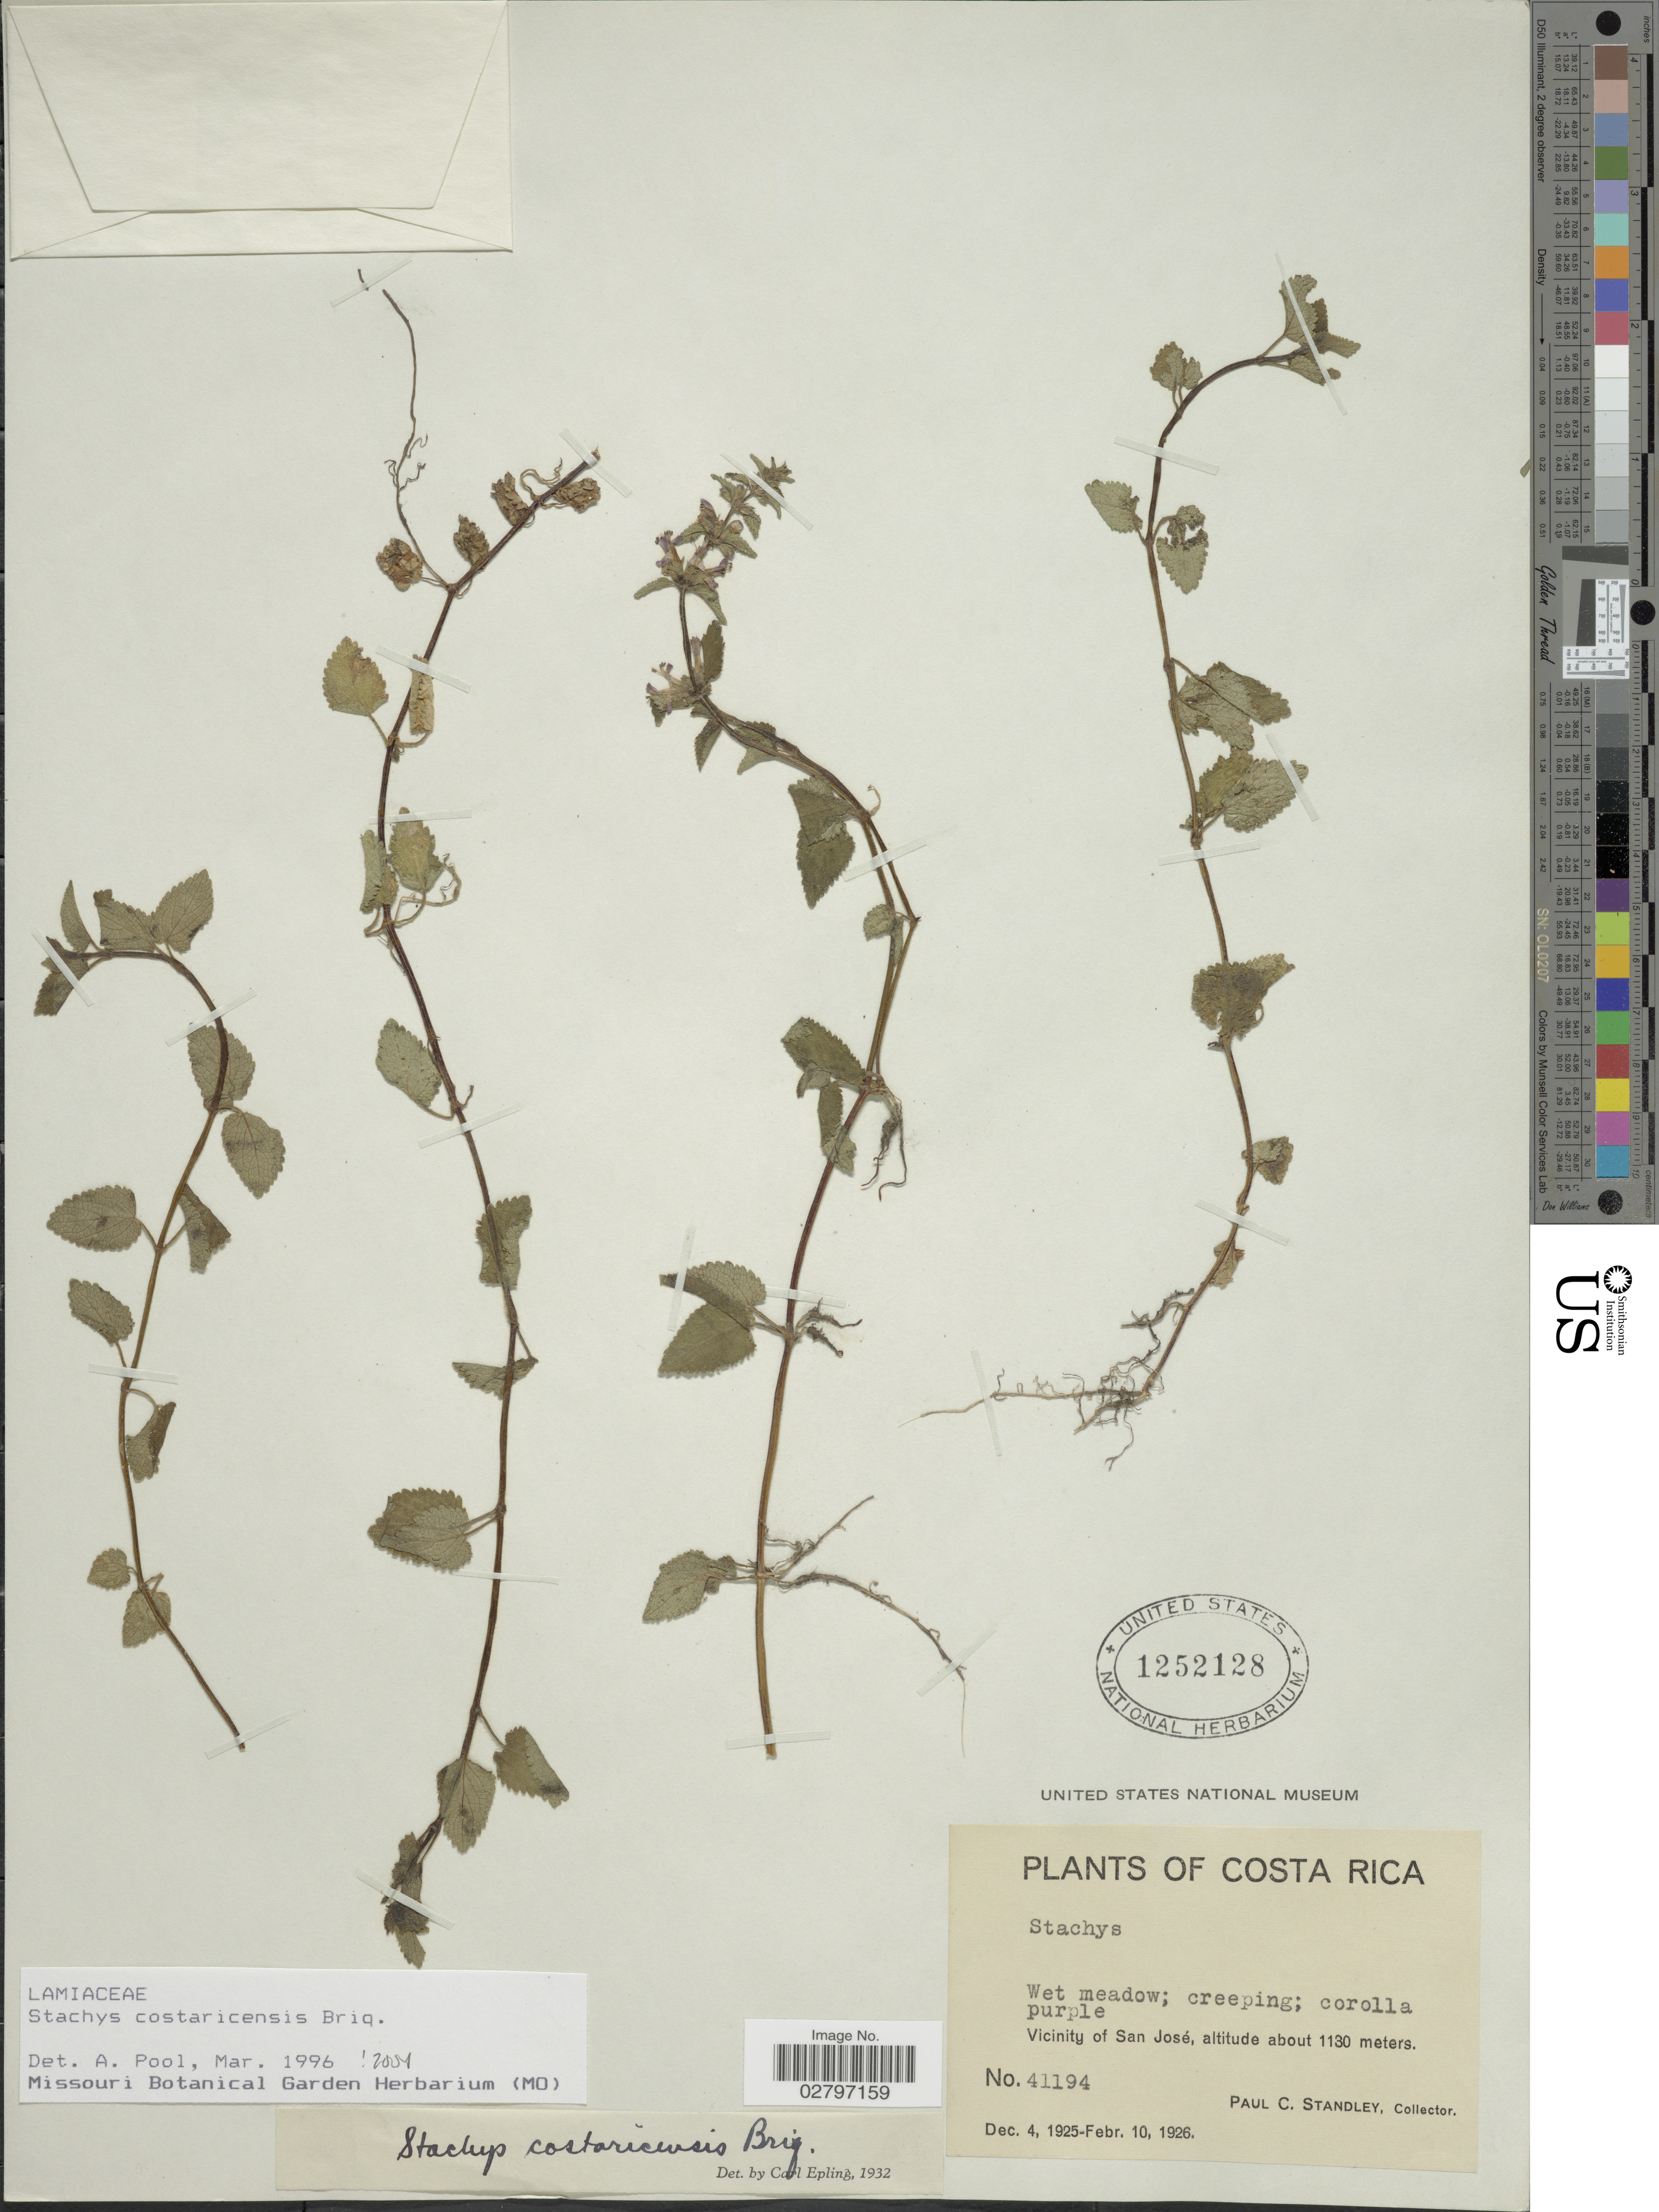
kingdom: Plantae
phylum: Tracheophyta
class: Magnoliopsida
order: Lamiales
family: Lamiaceae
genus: Stachys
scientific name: Stachys costaricensis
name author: Briq.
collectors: P. C. Standley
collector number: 41194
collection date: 1925-12-04/1926-02-10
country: Costa Rica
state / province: San José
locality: Vicinity of San José.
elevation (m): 1130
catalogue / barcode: US 1252128